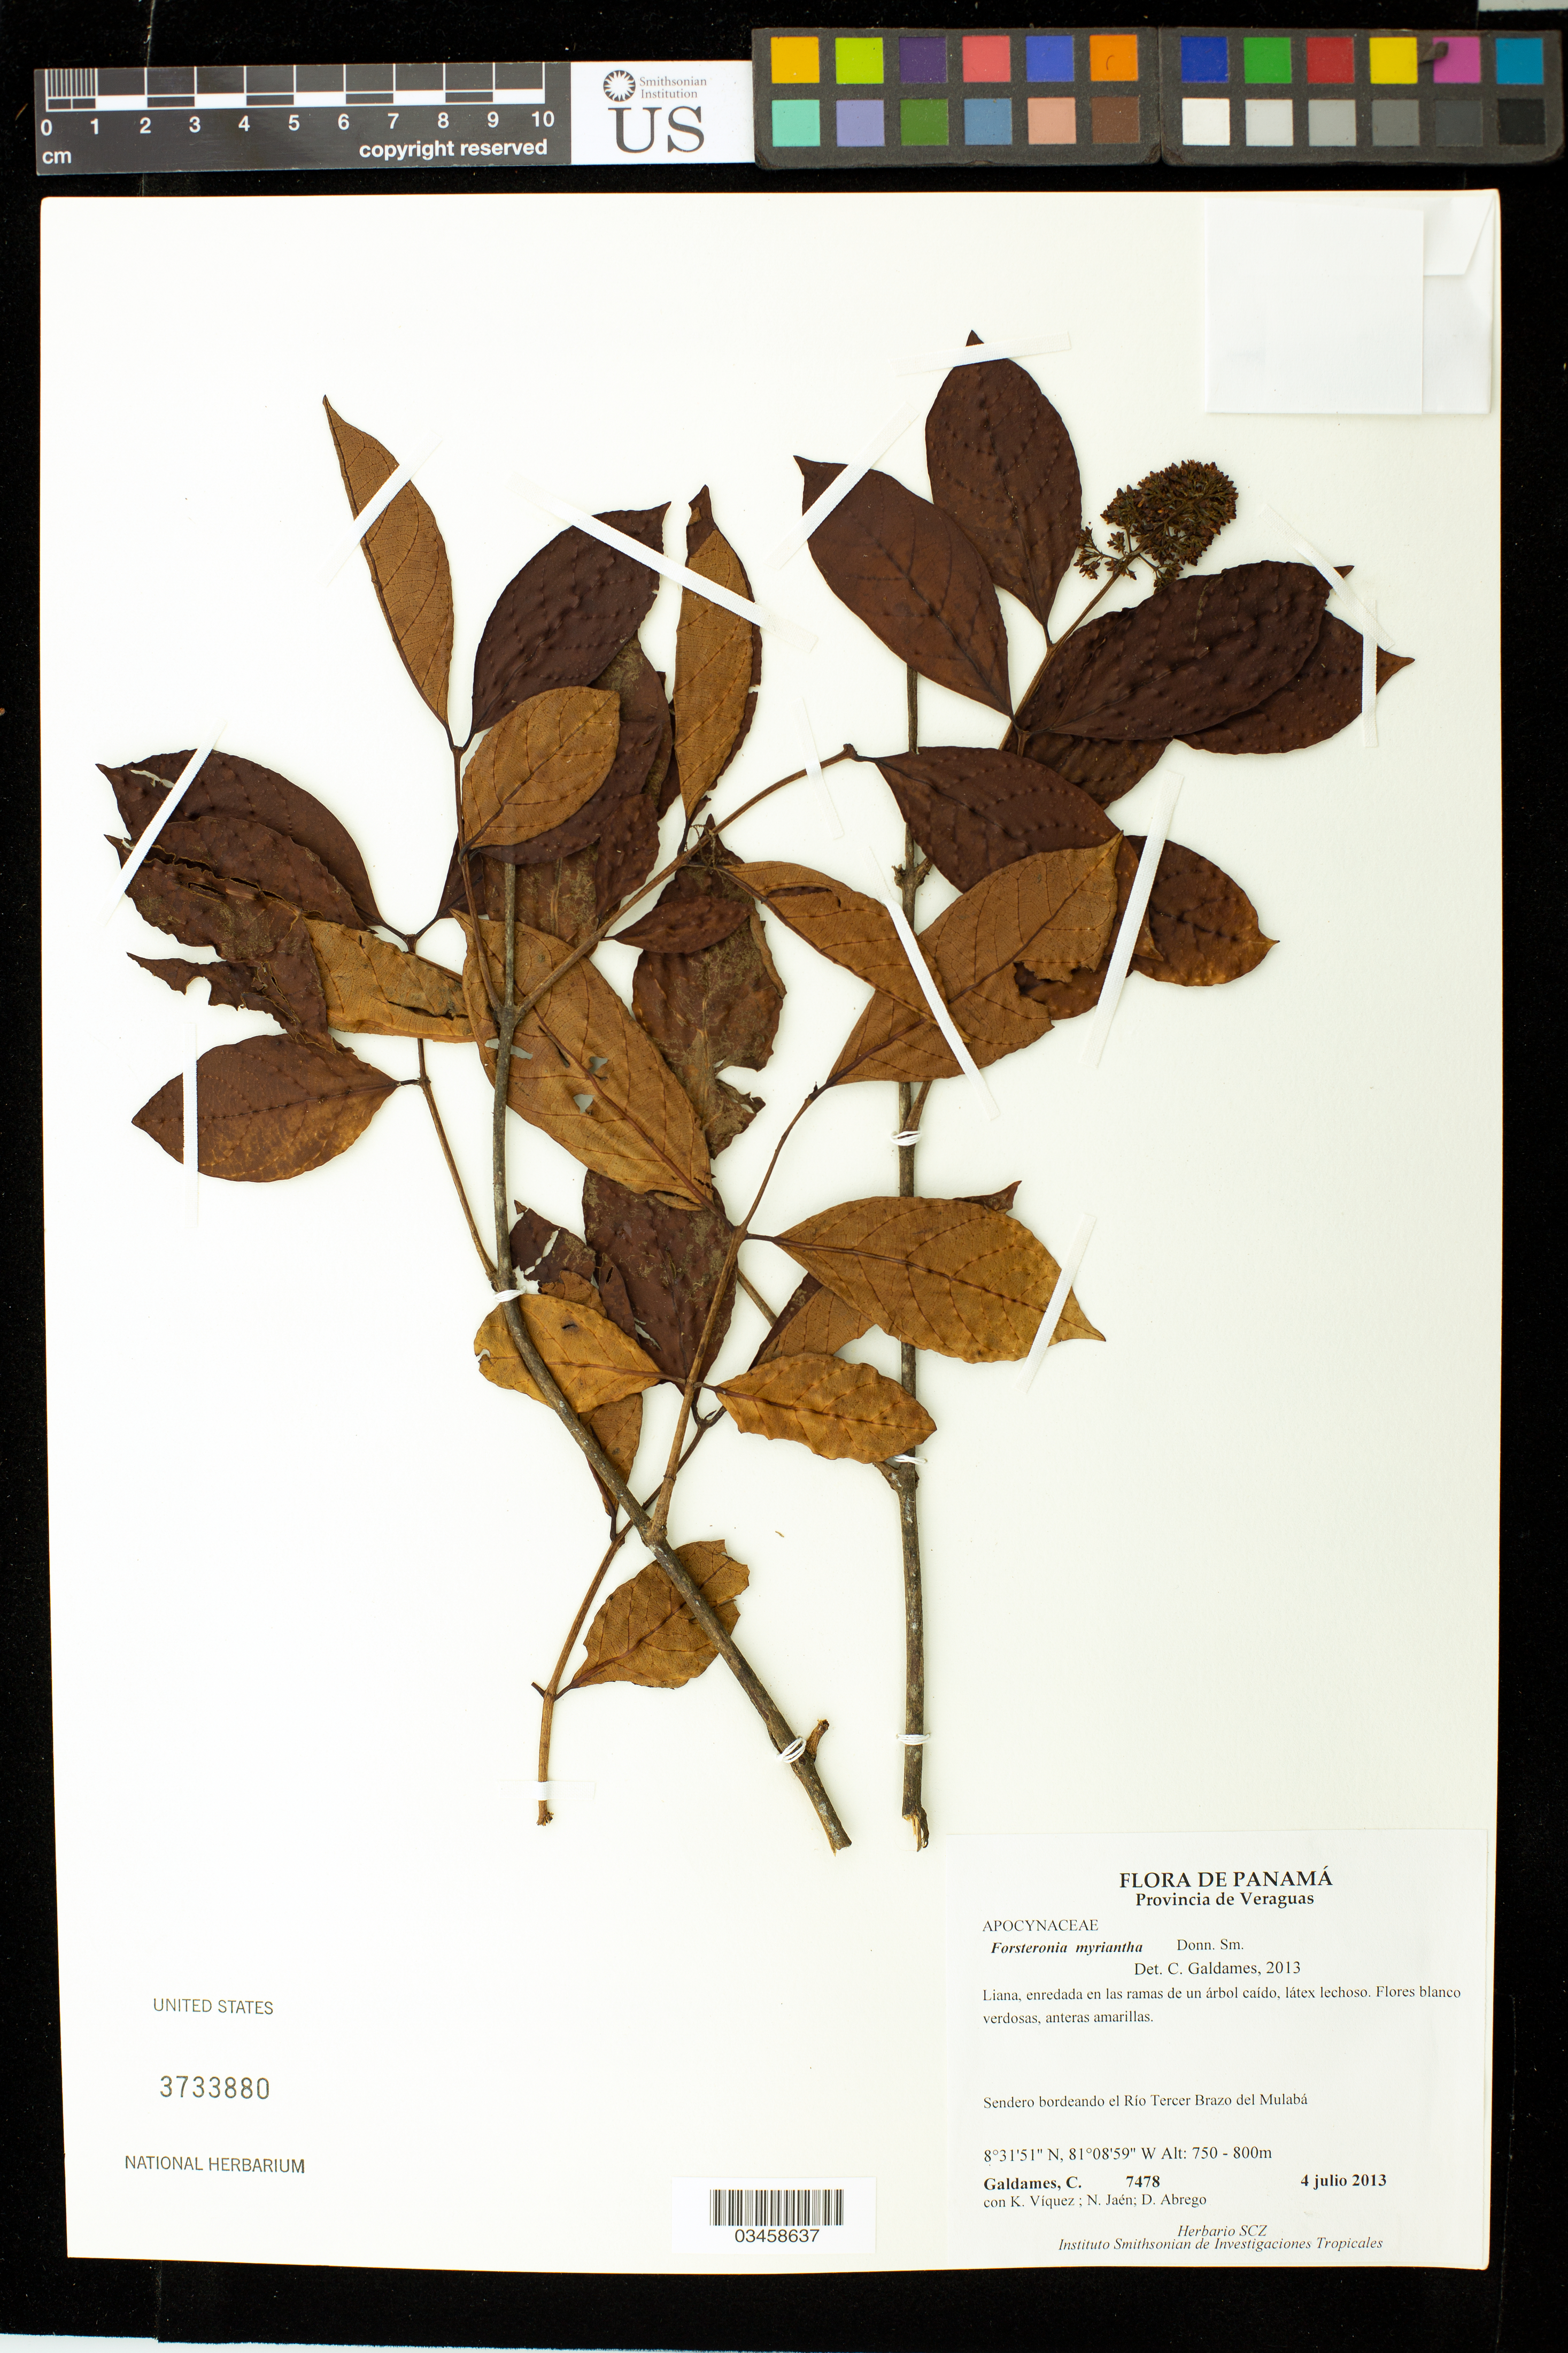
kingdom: Plantae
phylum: Tracheophyta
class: Magnoliopsida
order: Gentianales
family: Apocynaceae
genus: Forsteronia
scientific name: Forsteronia myriantha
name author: Donn. Sm.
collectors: C. Galdames, K. Viquez, N. Jaén & D. Abrego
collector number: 7478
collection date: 2013-07-04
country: Panama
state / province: Veraguas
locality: Sendero bordeando el Rio Tercer Brazo del Mulaba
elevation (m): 750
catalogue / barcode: US 3733880